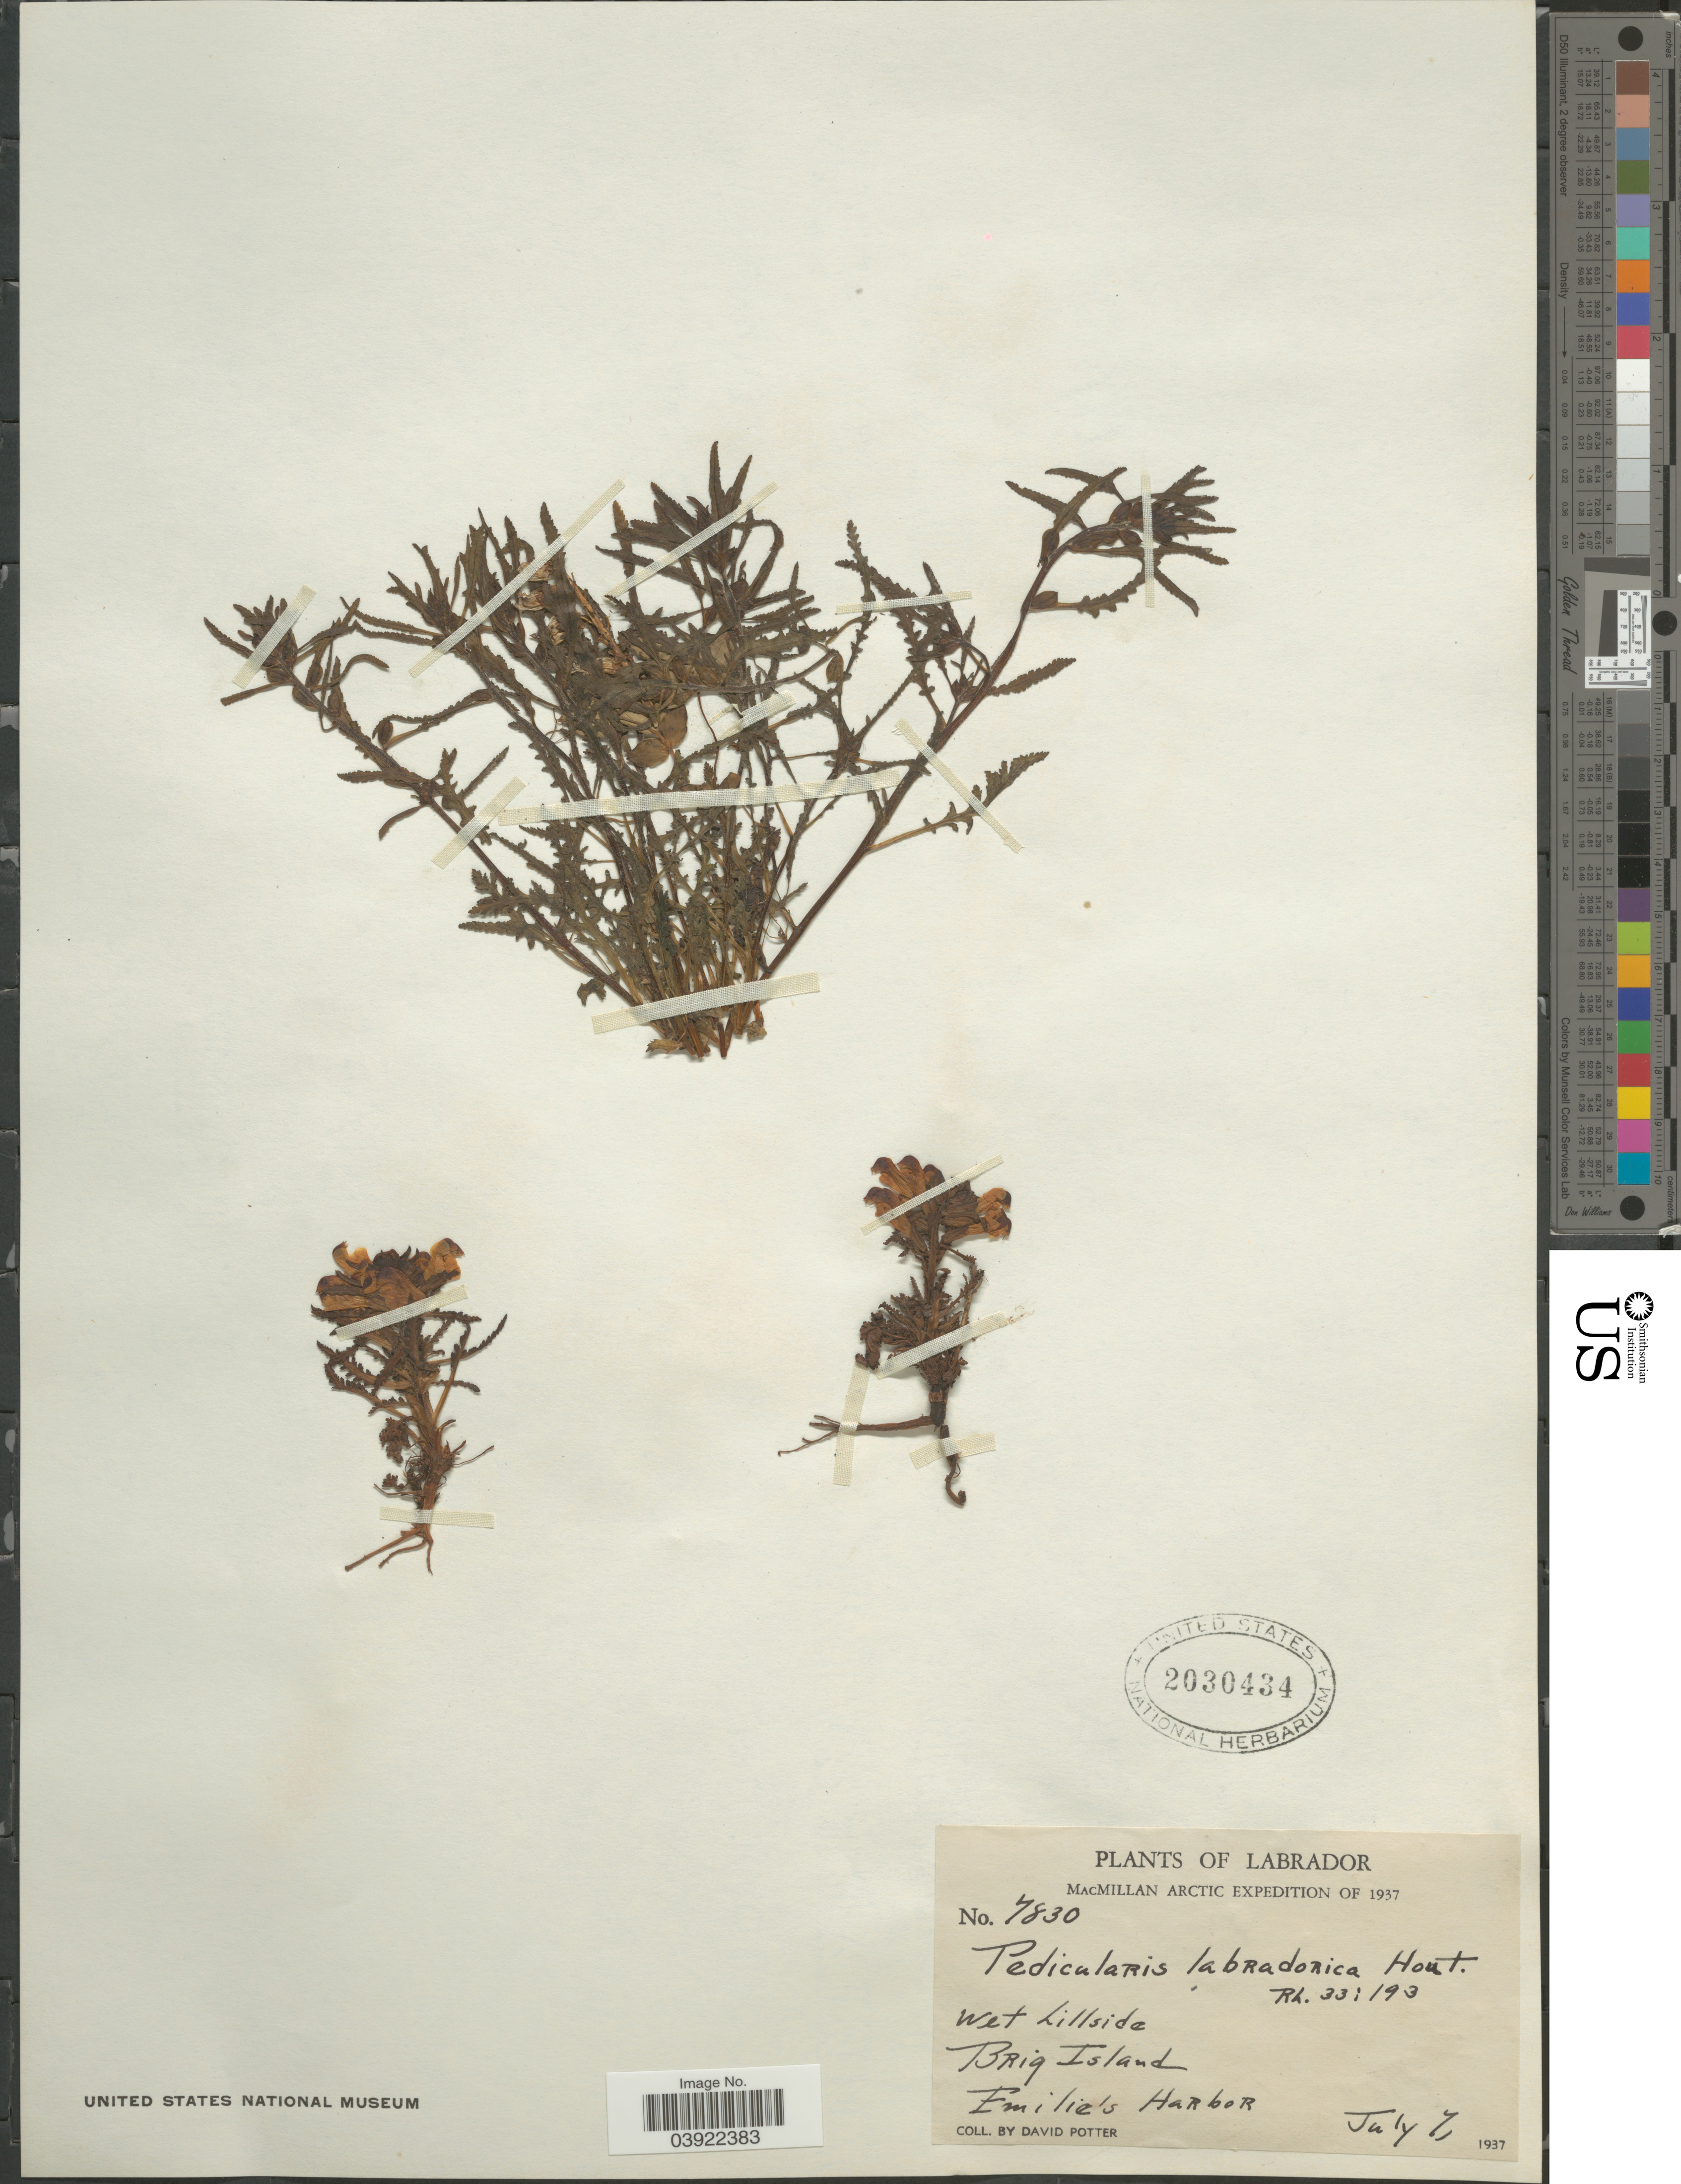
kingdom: Plantae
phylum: Tracheophyta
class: Magnoliopsida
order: Lamiales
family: Orobanchaceae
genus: Pedicularis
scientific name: Pedicularis labradorica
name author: Wirsing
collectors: D. Potter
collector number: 7830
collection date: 1937-07-07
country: Canada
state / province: Newfoundland and Labrador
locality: Labrador. brig Island. Emilie's Harbor.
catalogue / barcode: US 2030434